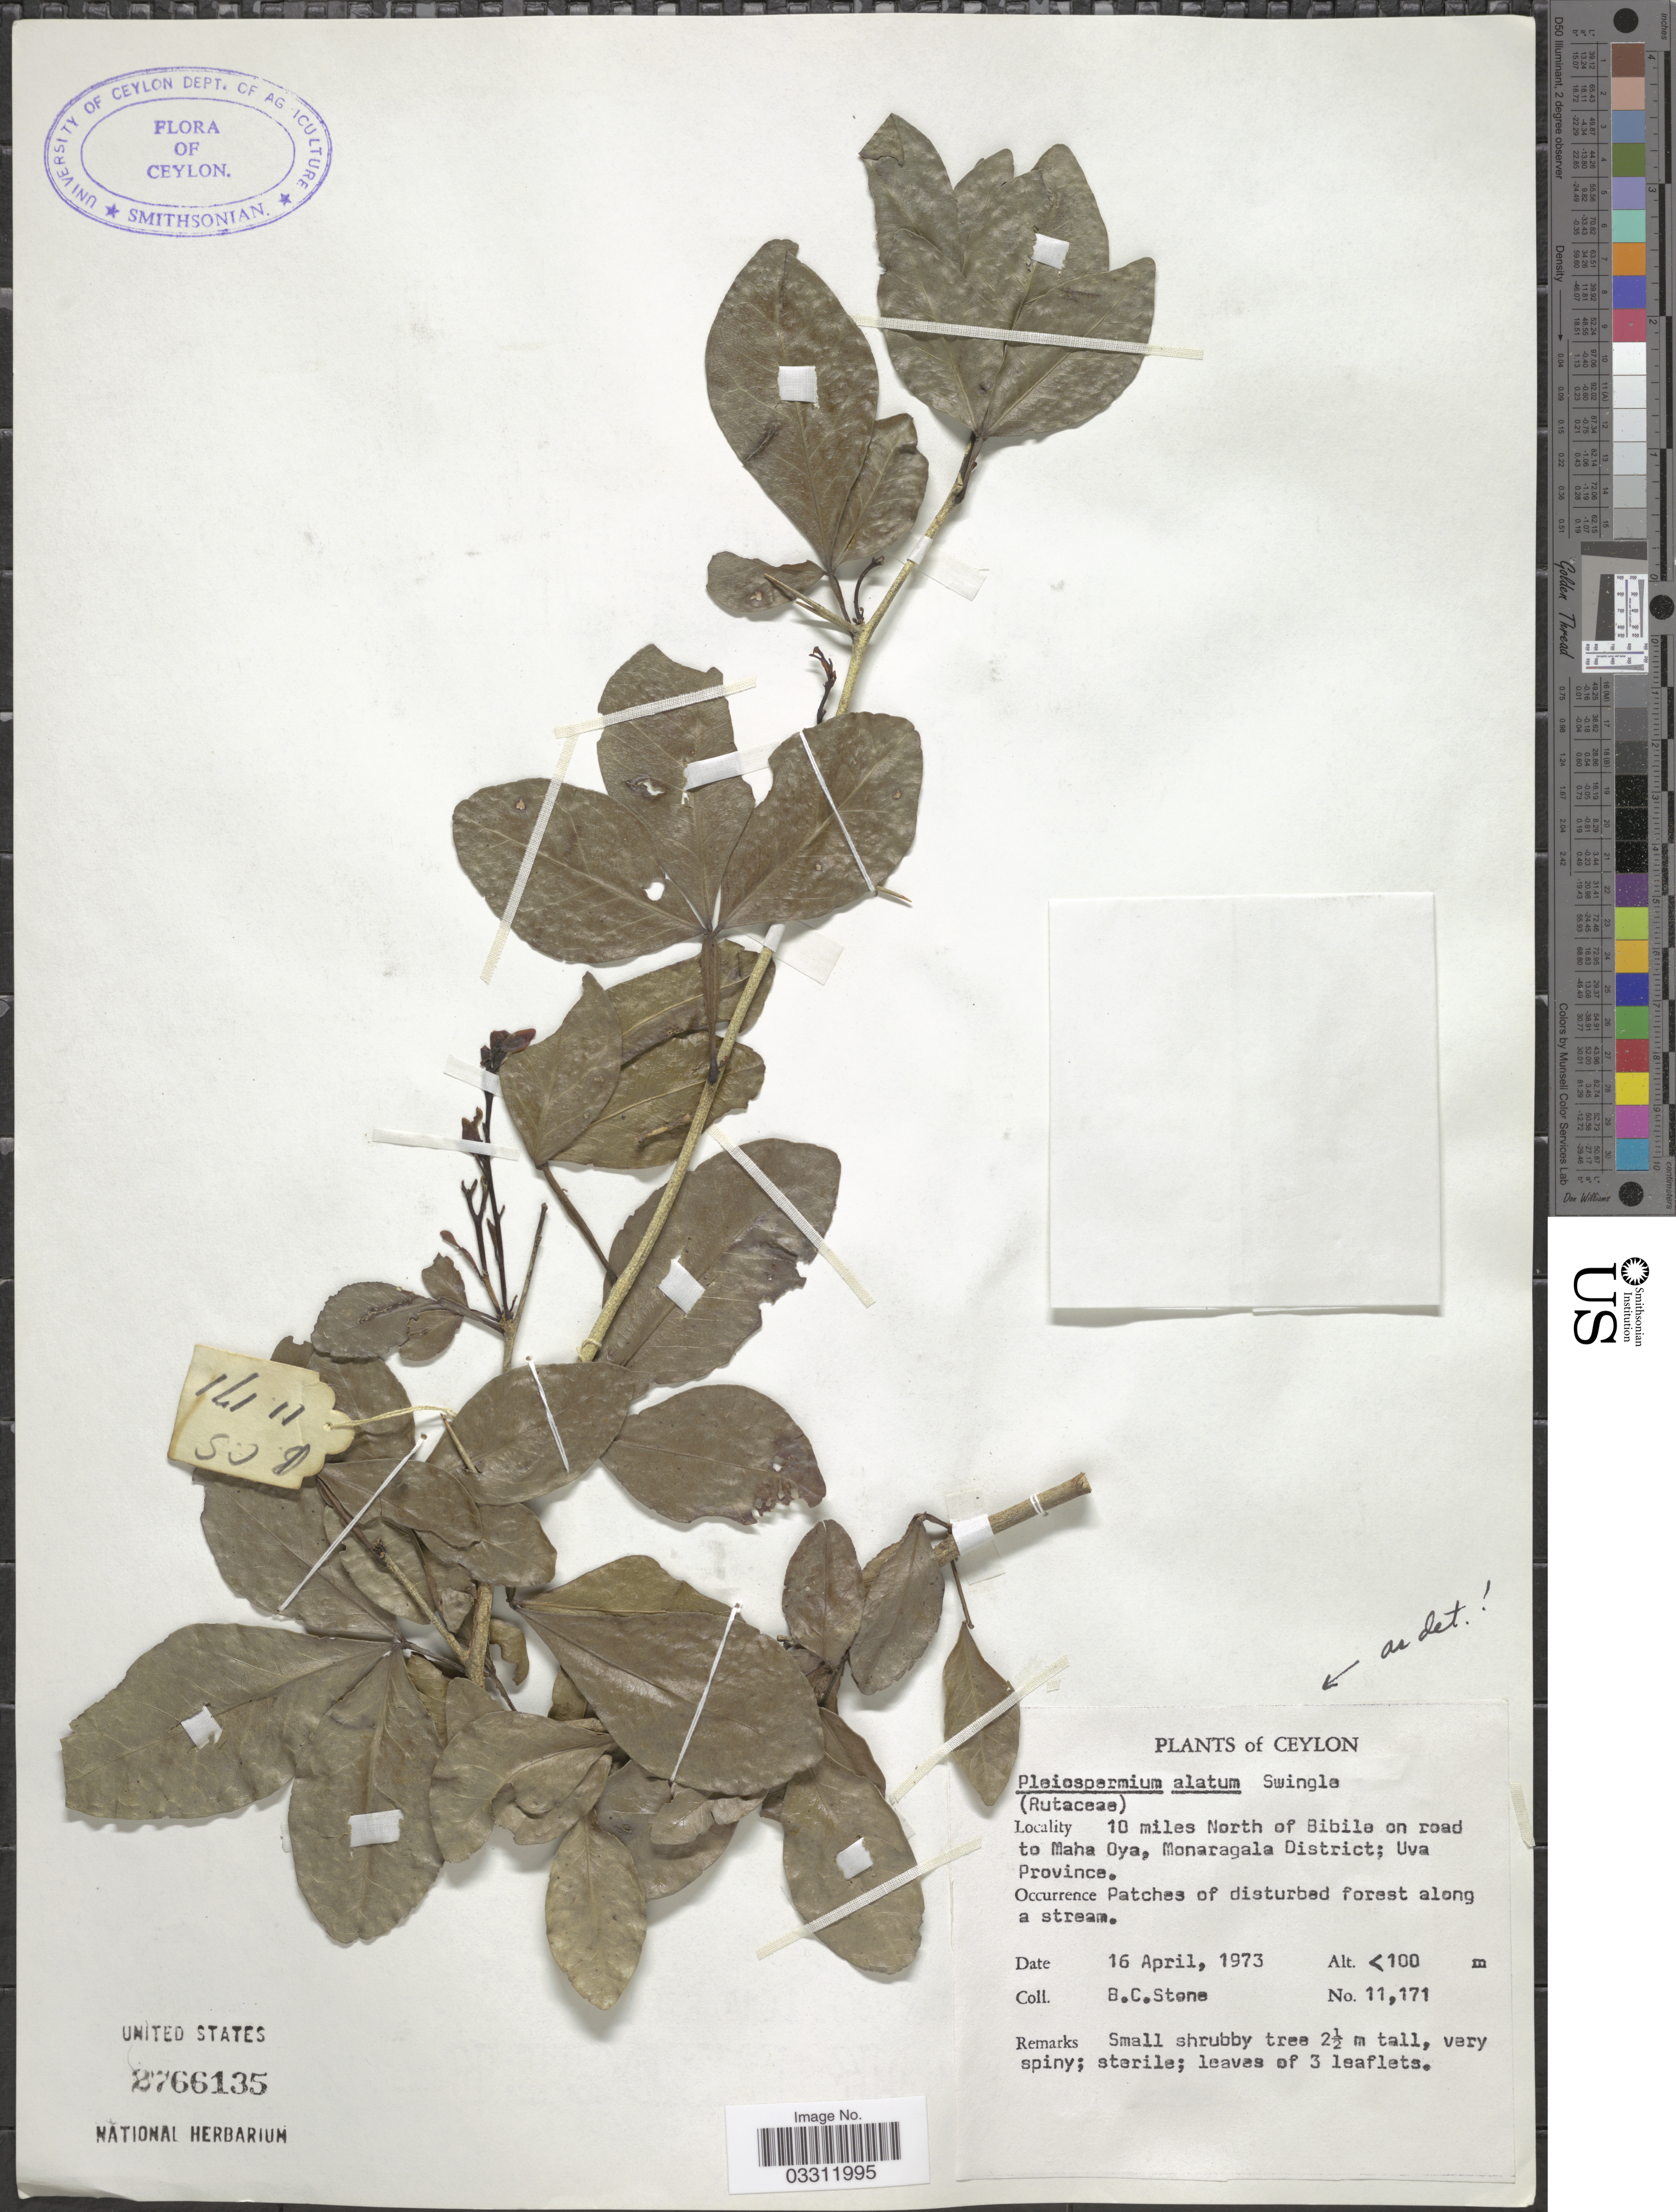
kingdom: Plantae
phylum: Tracheophyta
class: Magnoliopsida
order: Sapindales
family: Rutaceae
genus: Pleiospermium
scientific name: Pleiospermium alatum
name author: (Wight & Arn.) Swingle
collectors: B. C. Stone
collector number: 11171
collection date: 1973-04-16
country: Sri Lanka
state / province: Uva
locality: Ceylon, 10 miles North of Bibile on road to Maha Oya, Monaragala District.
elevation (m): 100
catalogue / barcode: US 2766135